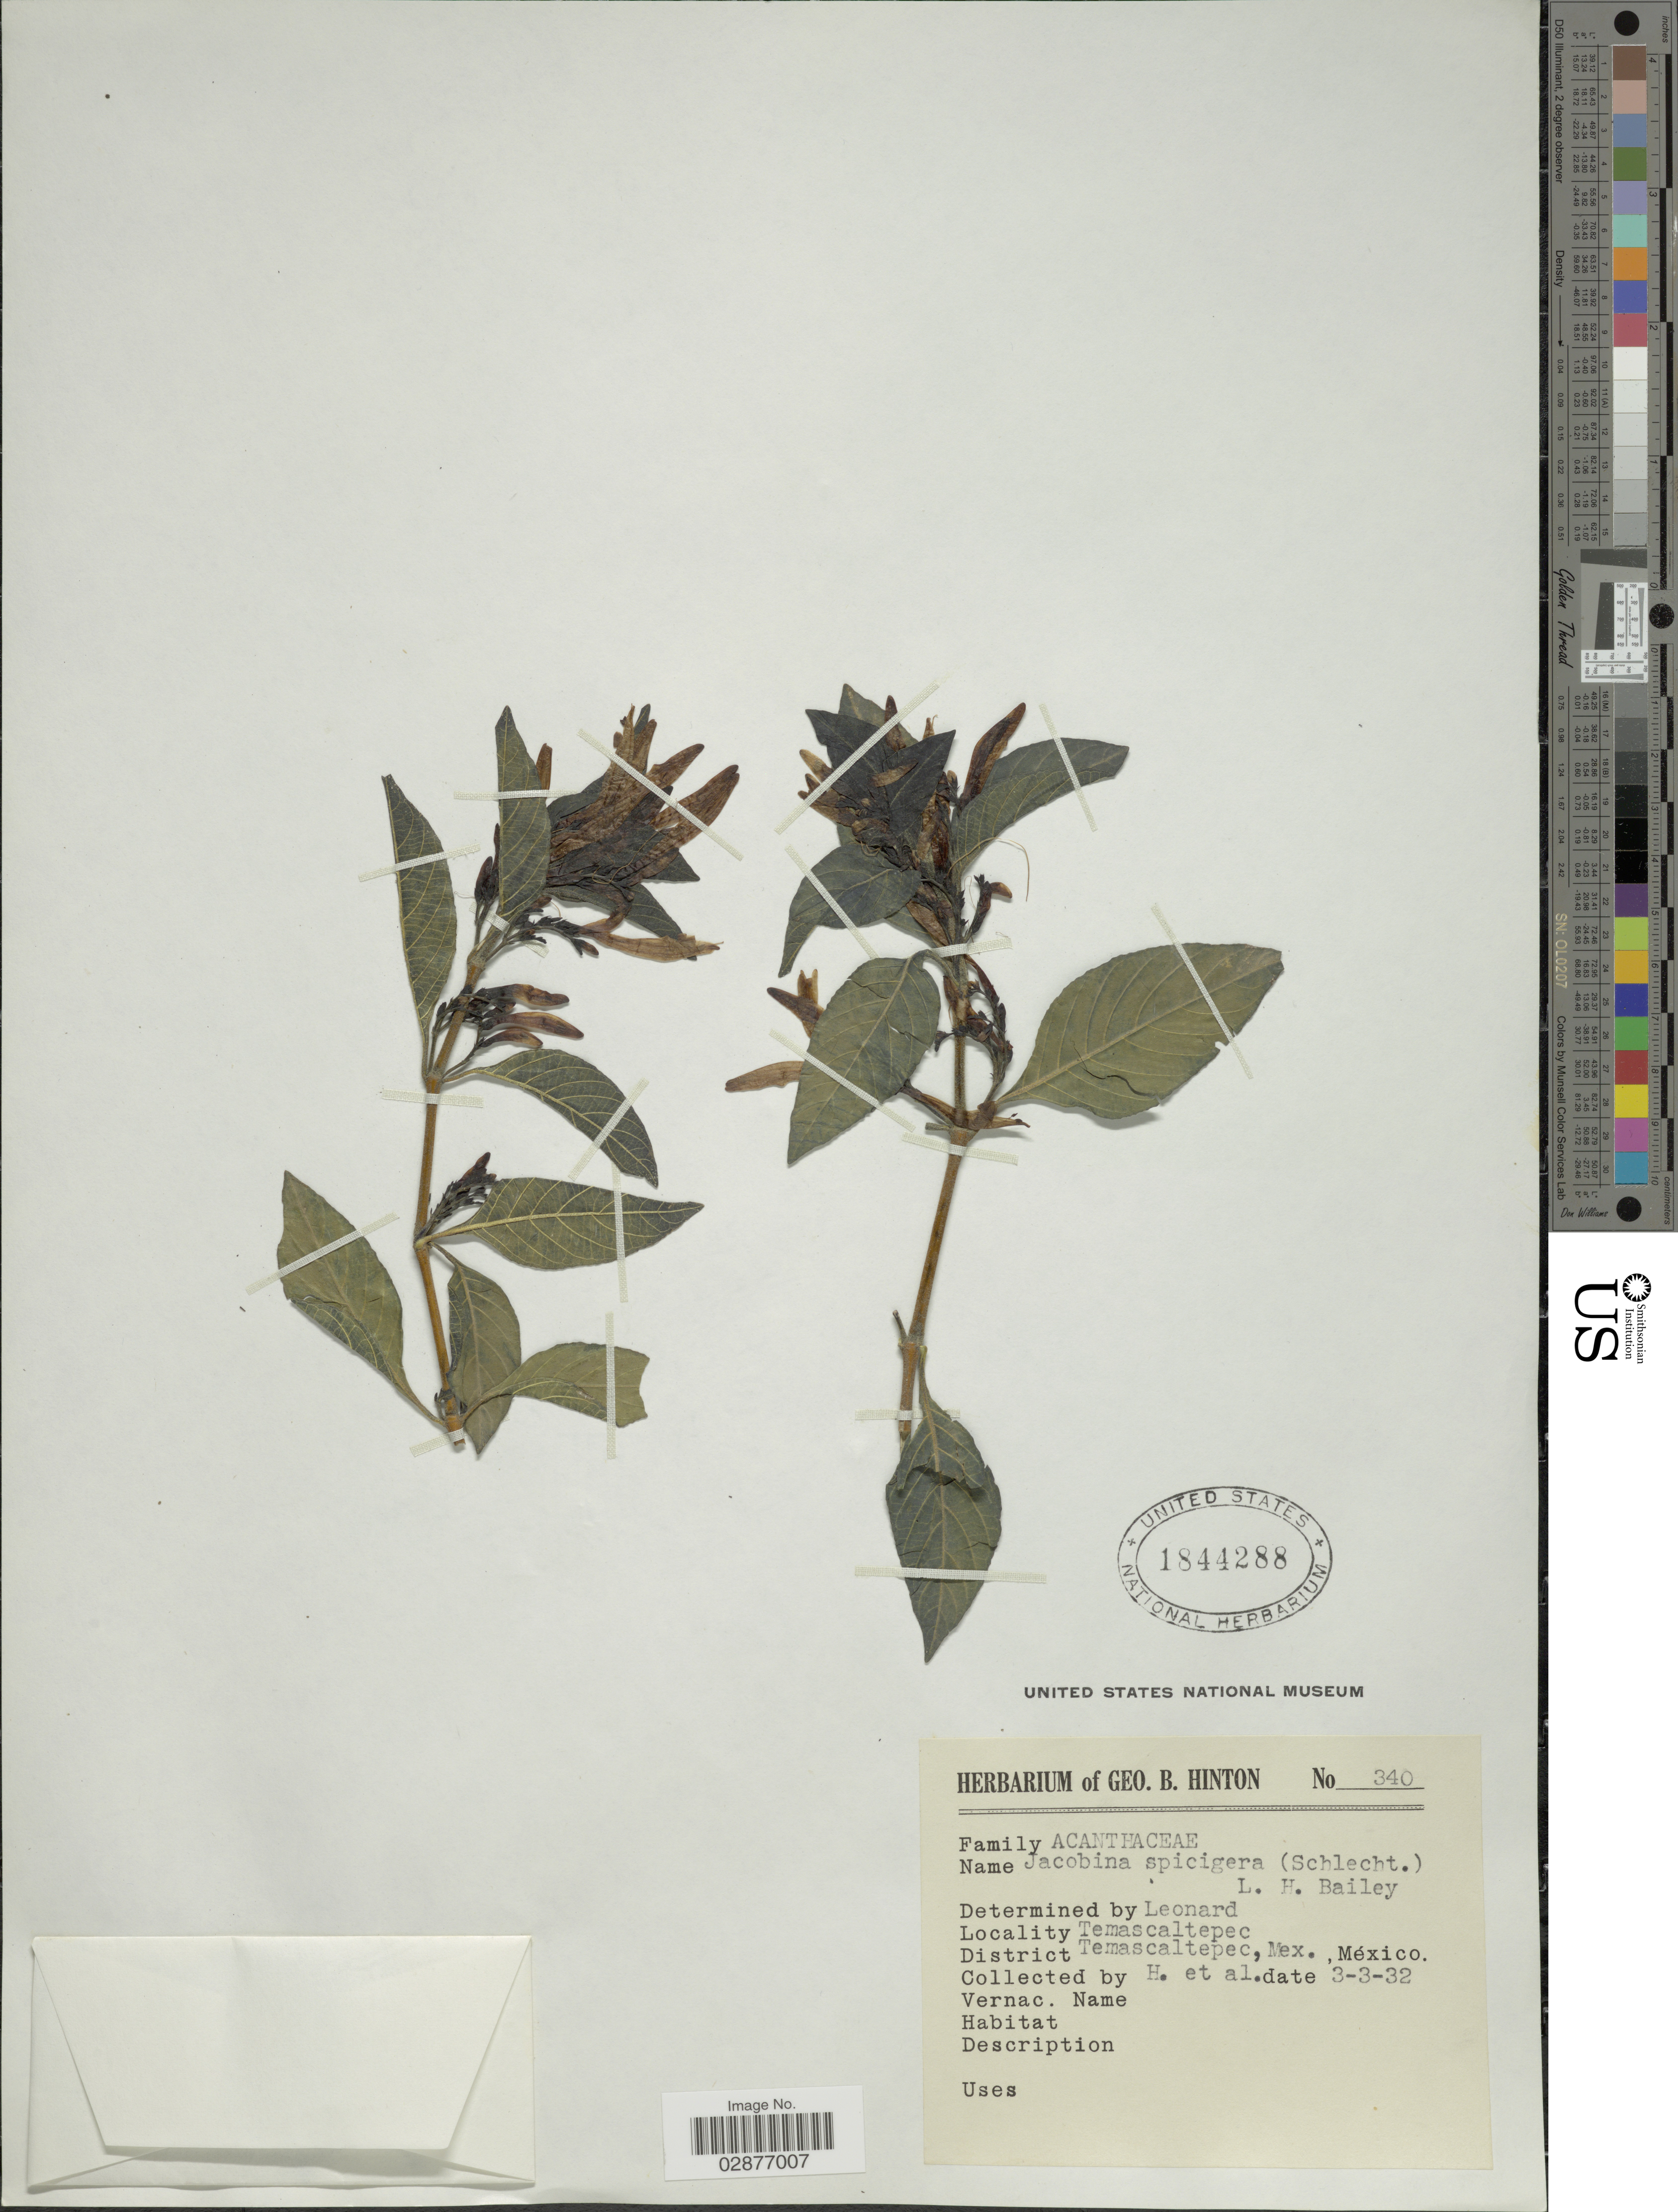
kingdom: Plantae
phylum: Tracheophyta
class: Magnoliopsida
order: Lamiales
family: Acanthaceae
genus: Justicia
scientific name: Justicia spicigera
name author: Schltdl.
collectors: G. B. Hinton & et al.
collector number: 340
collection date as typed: Transcribed d/m/y: 3/3/32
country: Mexico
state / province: México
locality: Temascaltepec. District Temascaltepec.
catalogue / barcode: US 1844288